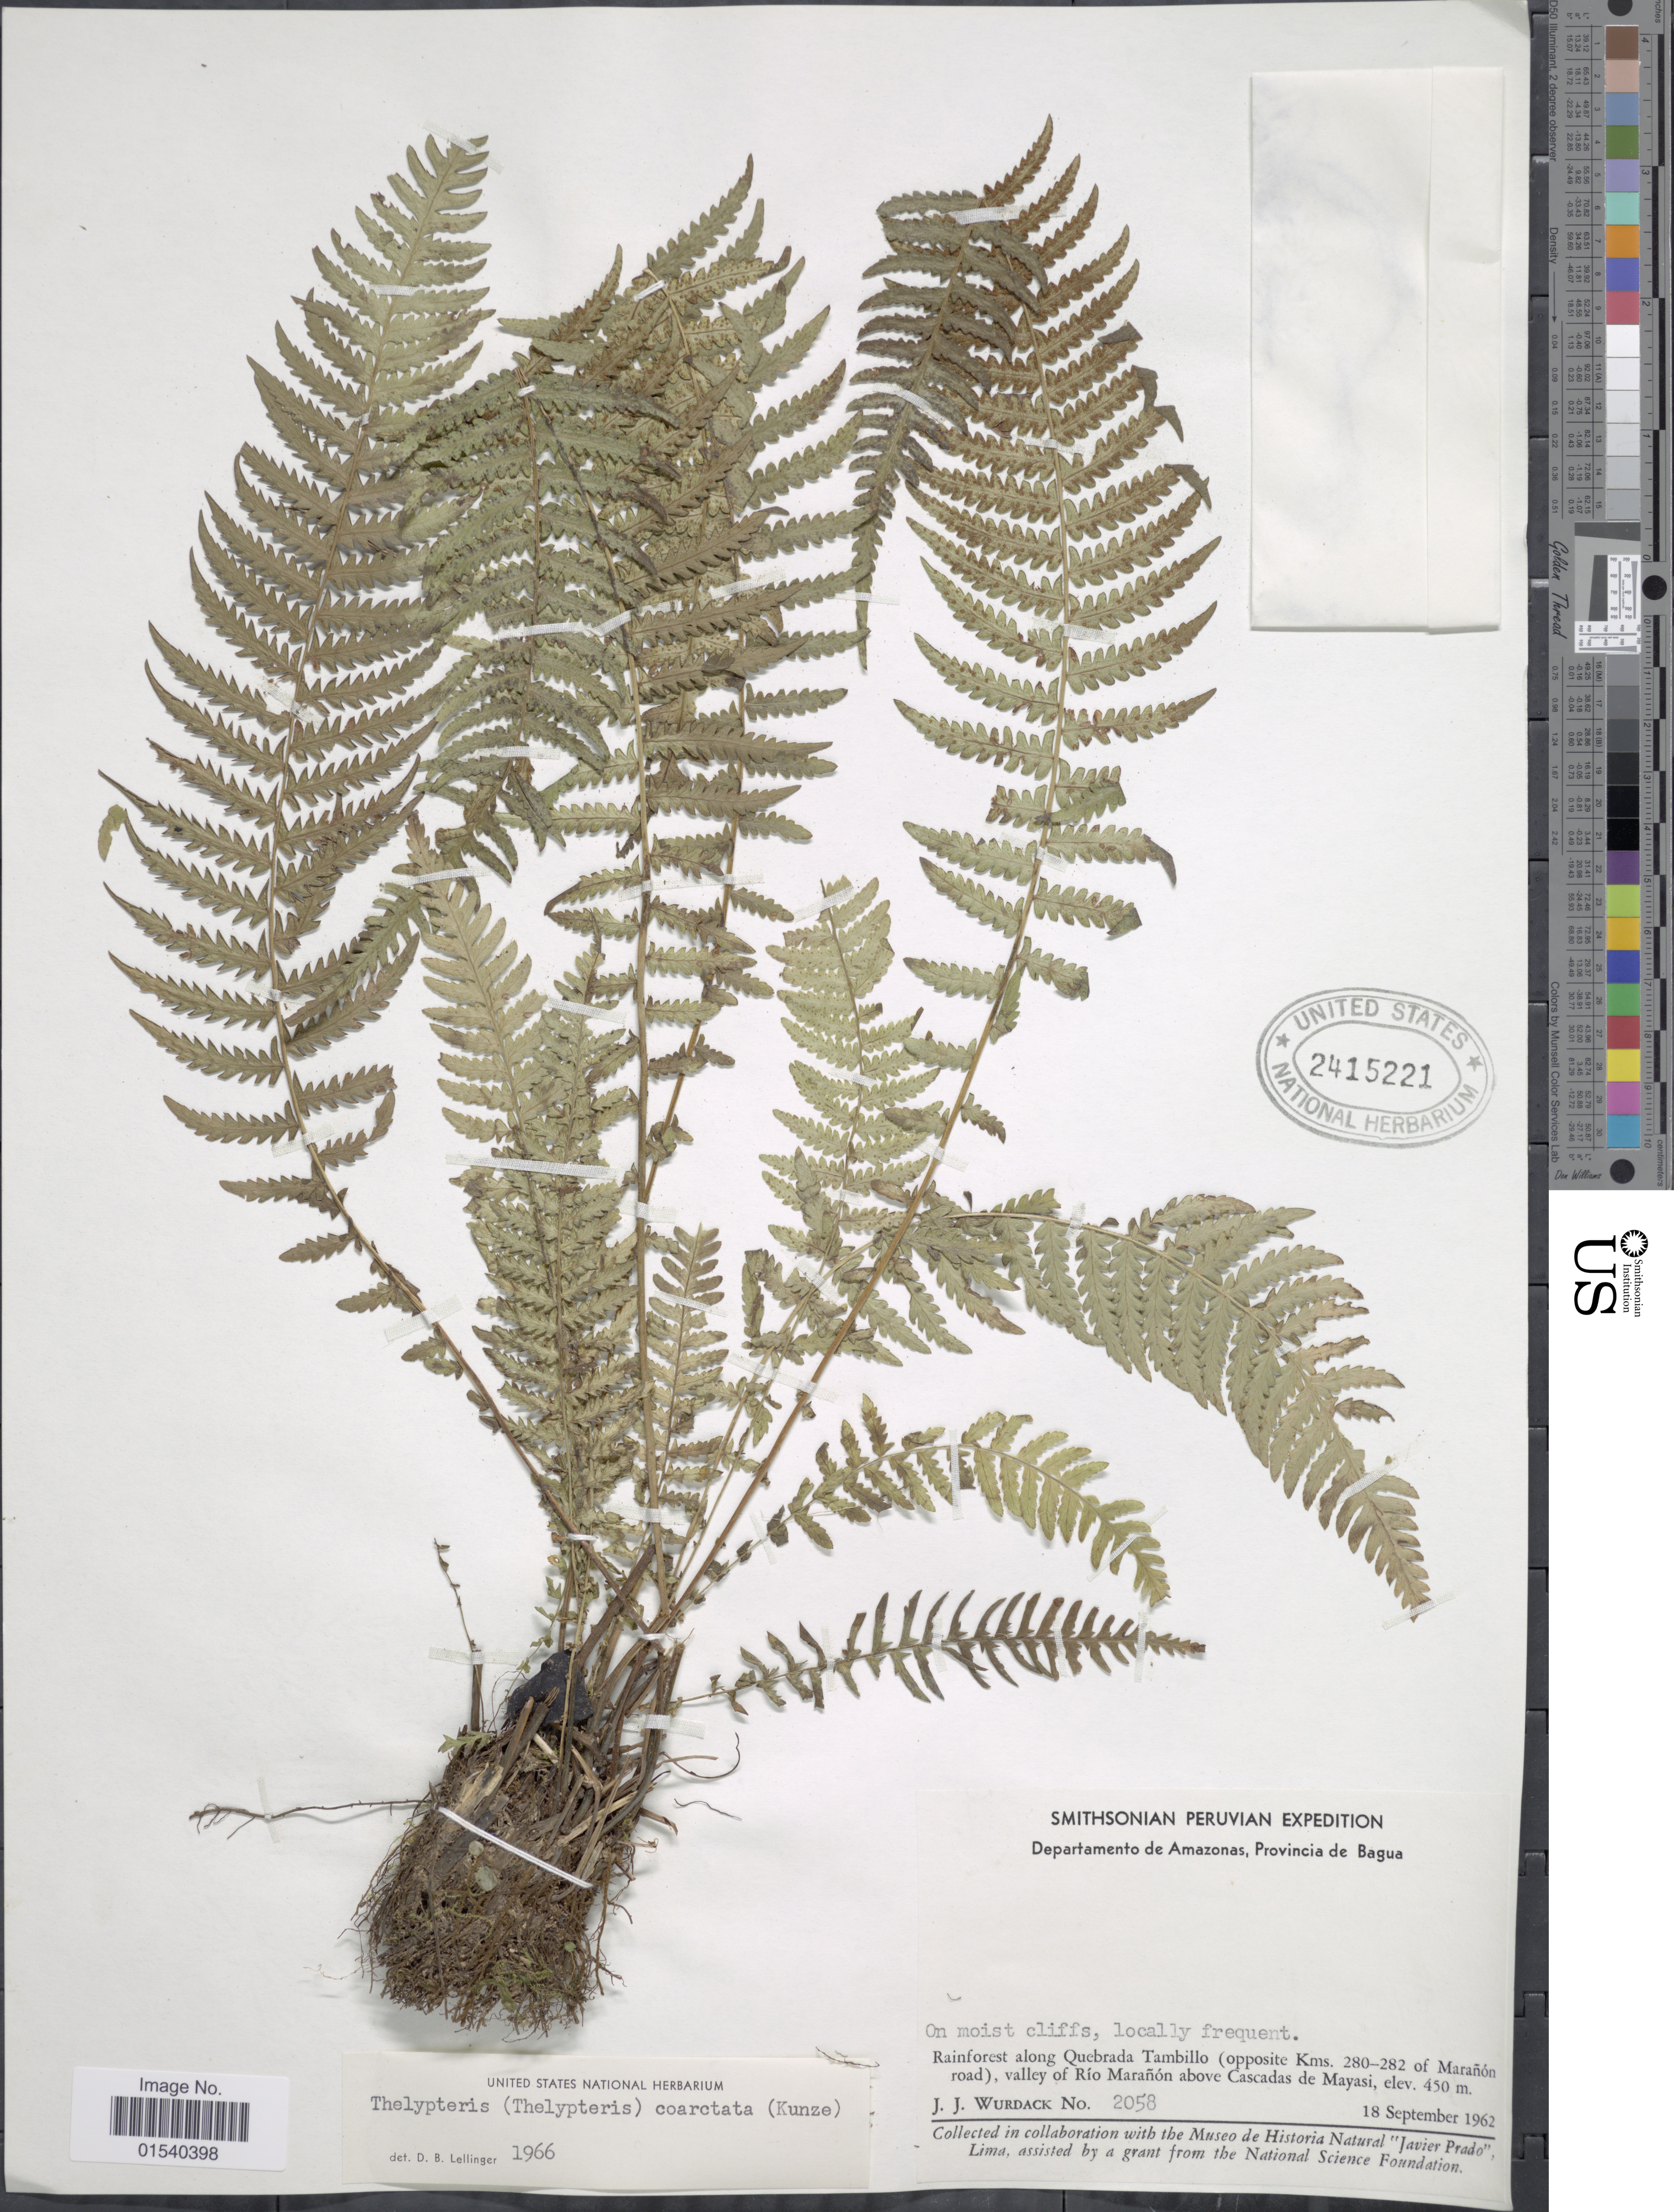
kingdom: Plantae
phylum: Tracheophyta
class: Polypodiopsida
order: Polypodiales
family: Thelypteridaceae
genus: Amauropelta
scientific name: Amauropelta opposita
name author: (Vahl) Pic. Serm.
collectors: J. J. Wurdack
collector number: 2058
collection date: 1962-09-18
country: Peru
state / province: Amazonas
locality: Departamento de Amazonas, Provincia de Bagua, Rainforest along Quebrada Tambillo (opposite Kms. 280-282 of Marañón road), valley of Río Marañón above Cascadas de Mayasi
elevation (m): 450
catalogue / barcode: US 2415221